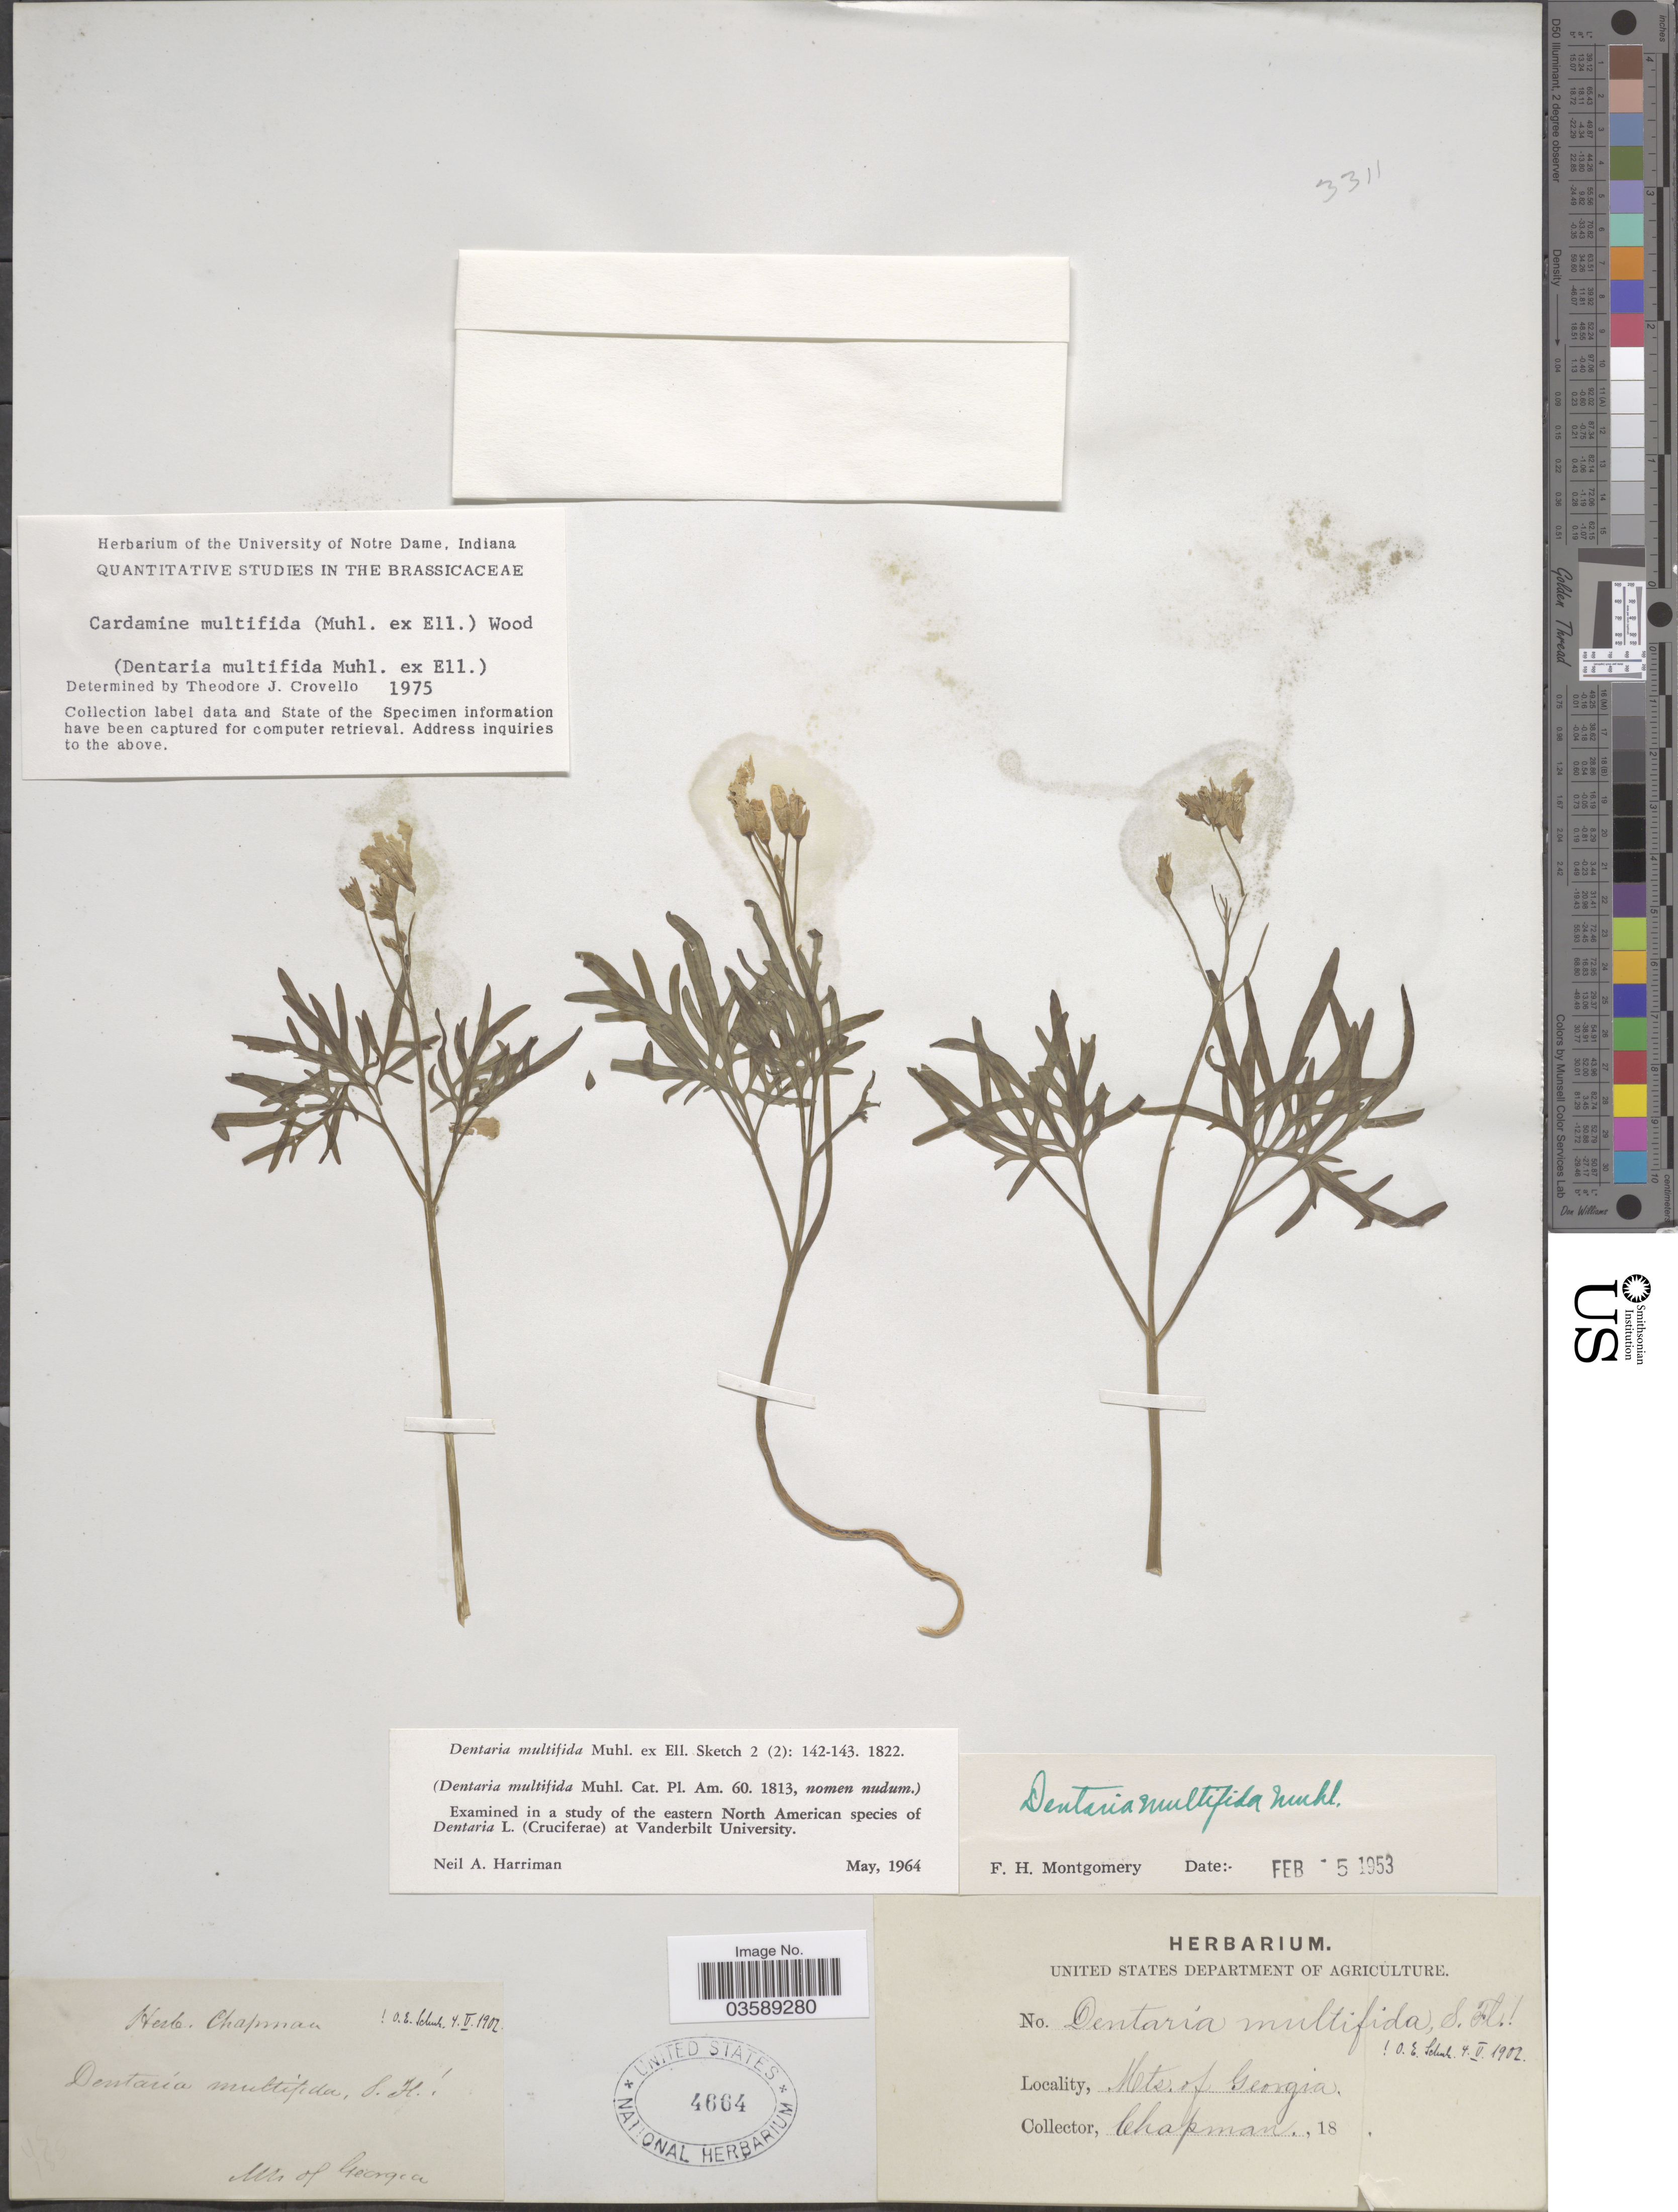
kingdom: Plantae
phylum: Tracheophyta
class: Magnoliopsida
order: Brassicales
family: Brassicaceae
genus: Cardamine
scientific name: Cardamine multifolia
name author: Rydb.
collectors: A. Chapman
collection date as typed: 18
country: United States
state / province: Georgia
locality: Mts. of Georgia.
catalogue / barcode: US 4664